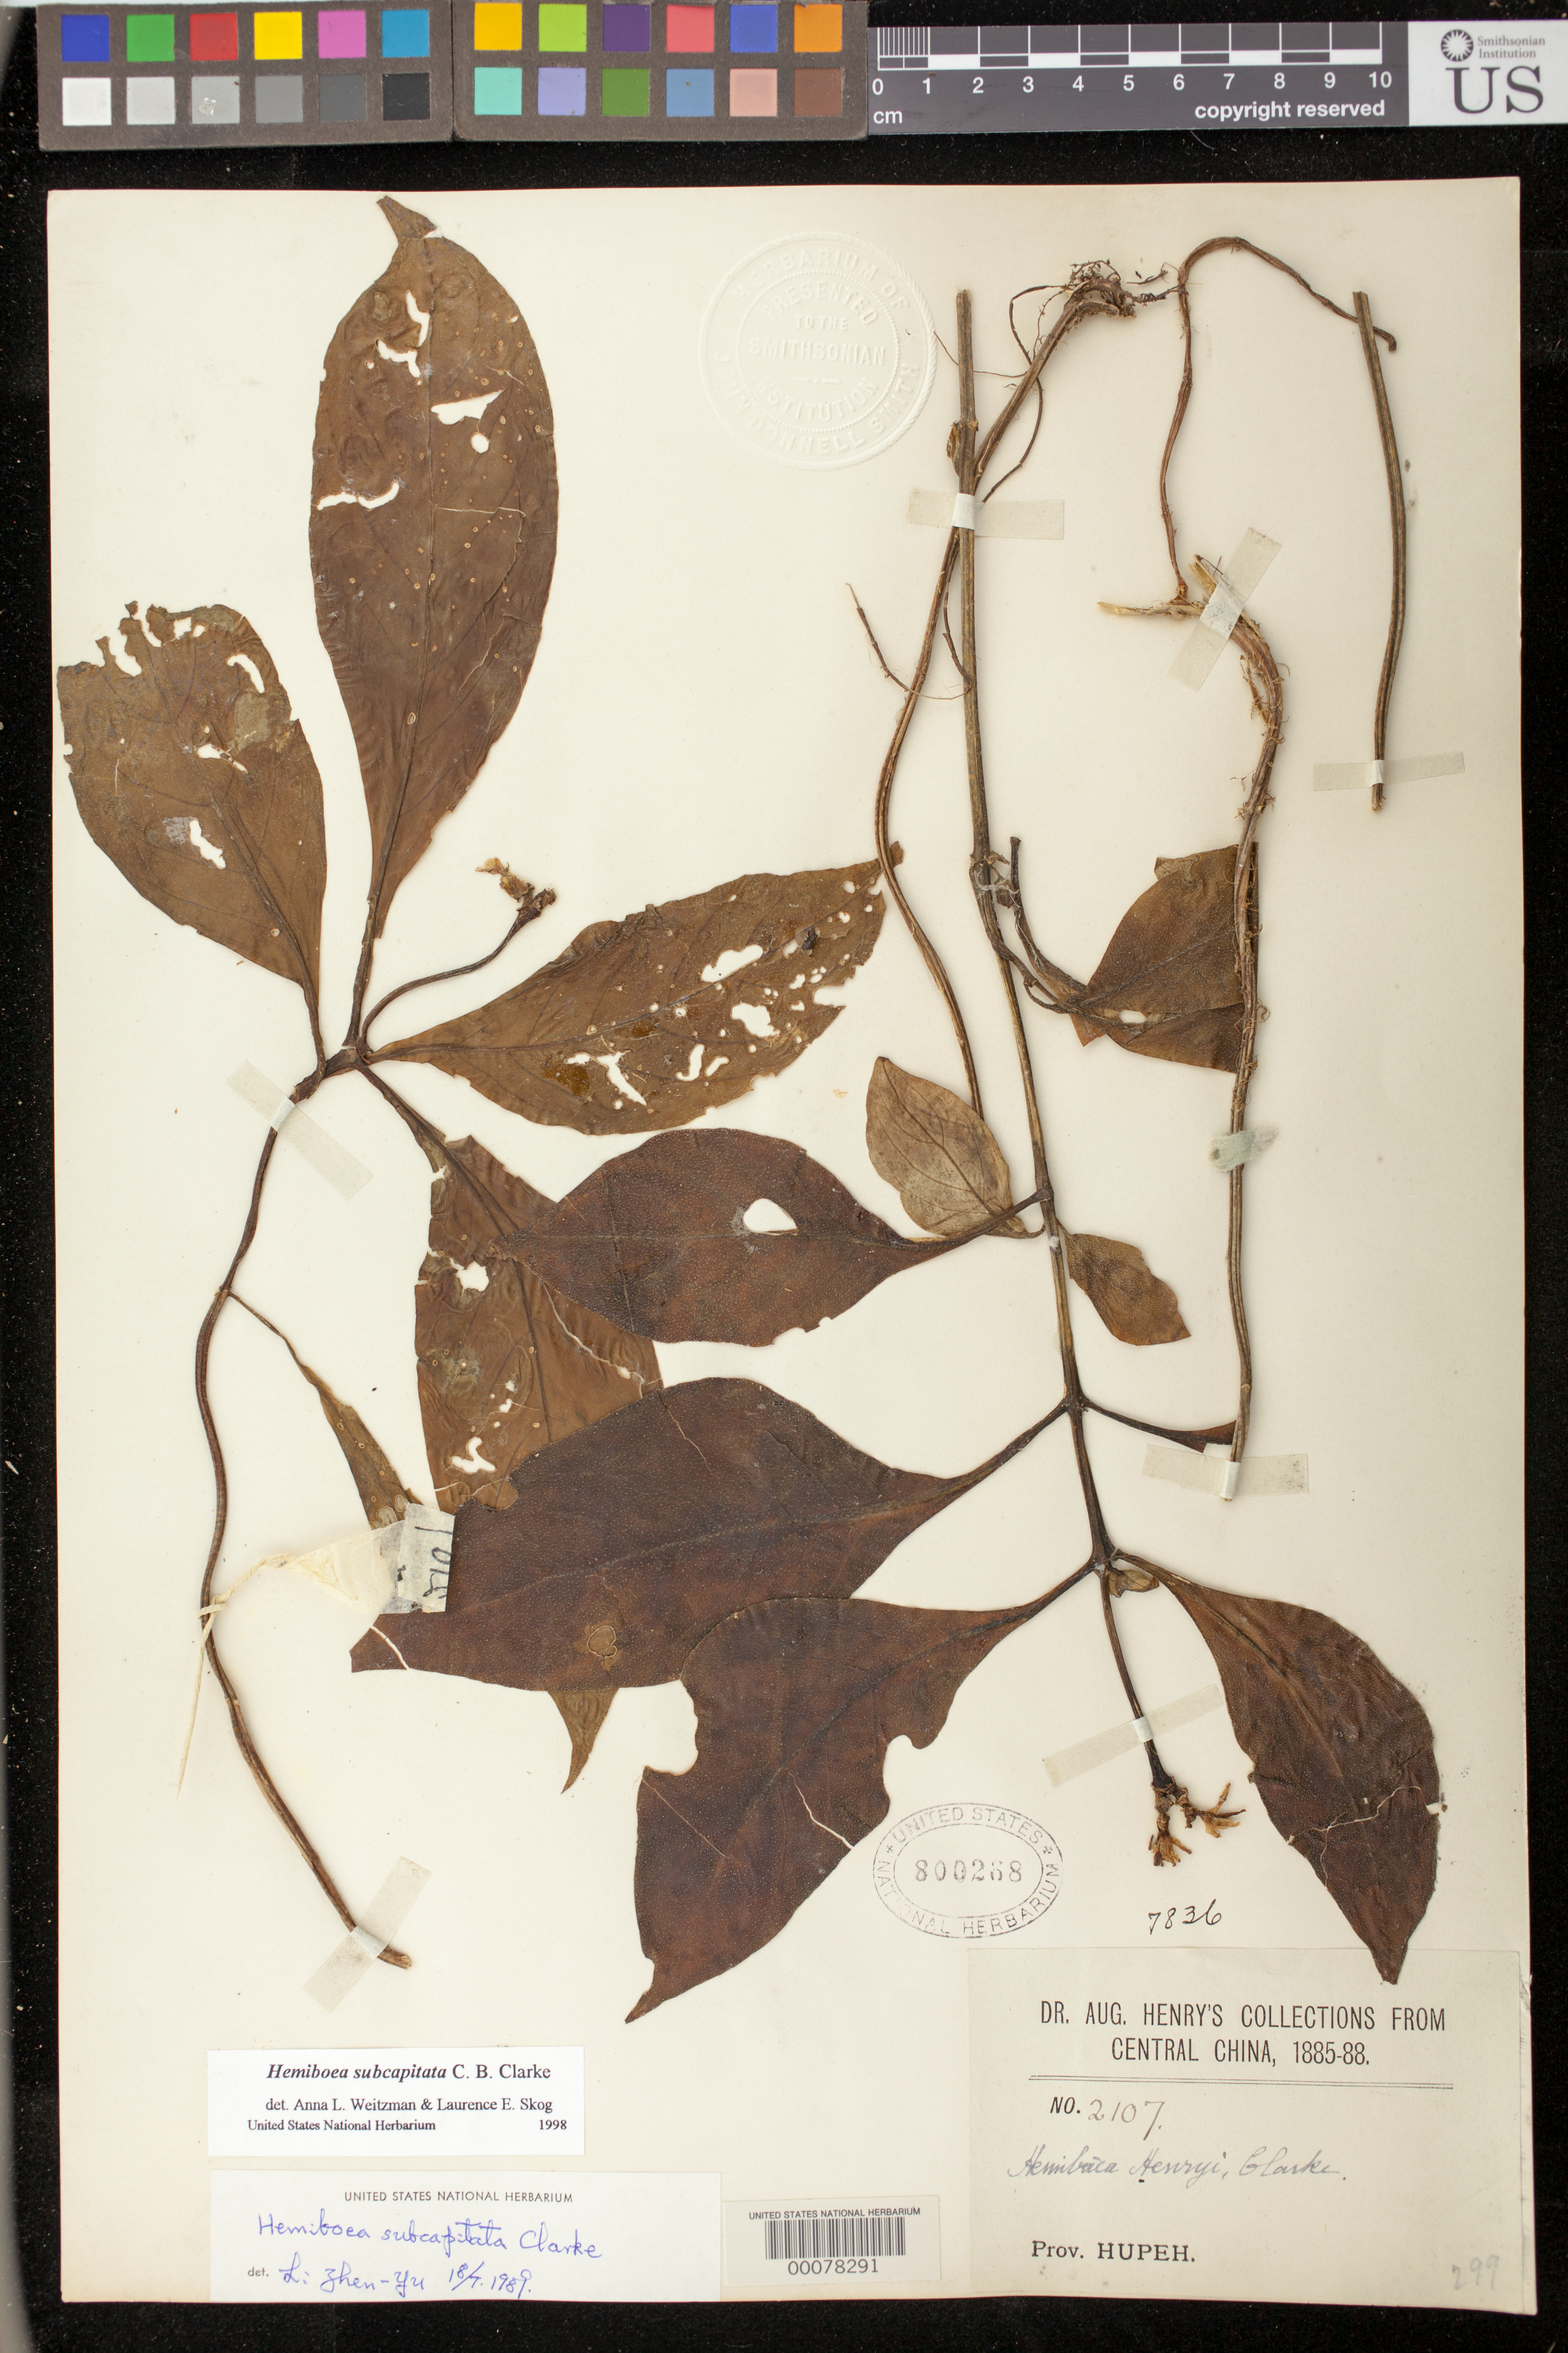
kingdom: Plantae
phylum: Tracheophyta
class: Magnoliopsida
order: Lamiales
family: Gesneriaceae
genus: Hemiboea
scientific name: Hemiboea subcapitata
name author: C.B. Clarke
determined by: Zhen-yu, L.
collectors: A. Henry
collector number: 2107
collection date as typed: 1885-1888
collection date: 1885/1888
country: China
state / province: Hubei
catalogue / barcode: US 800268